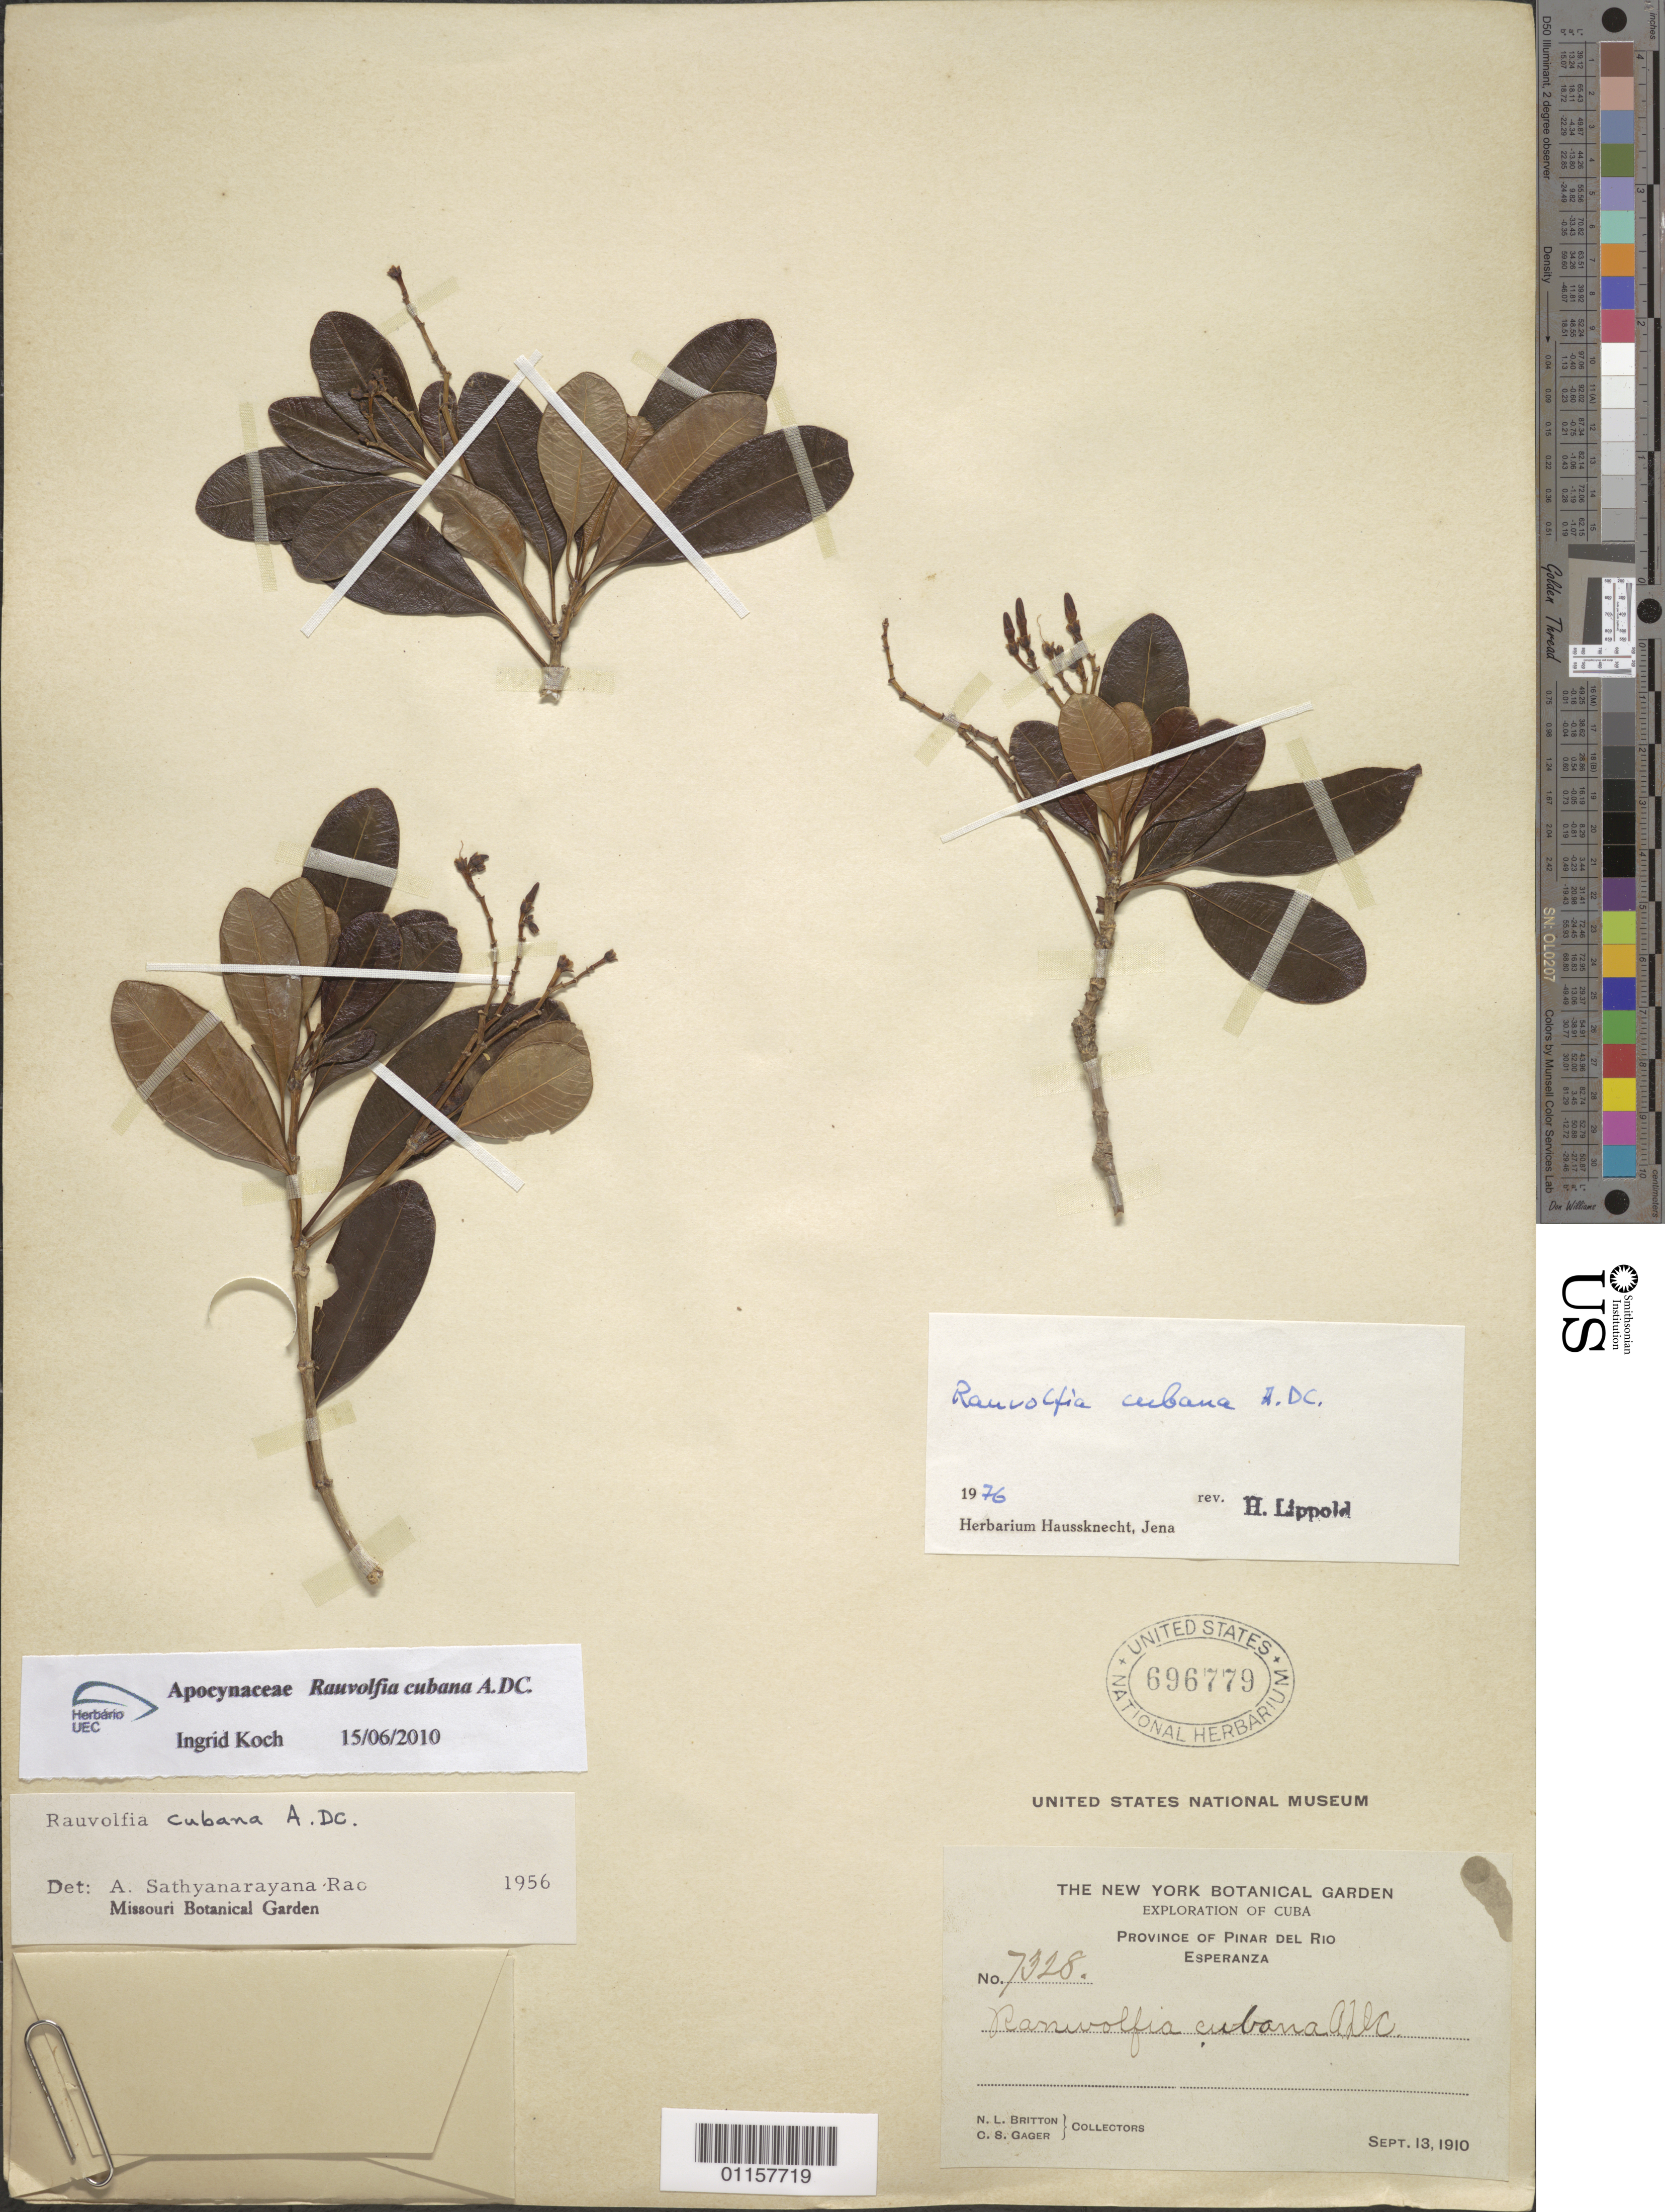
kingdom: Plantae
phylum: Tracheophyta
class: Magnoliopsida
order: Gentianales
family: Apocynaceae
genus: Rauvolfia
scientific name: Rauvolfia cubana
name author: A. DC.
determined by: Koch, I.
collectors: N. Britton & C. Gager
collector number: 7328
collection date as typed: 13 Sep 1910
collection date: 1910-09-13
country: Cuba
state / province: Pinar del Río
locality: Esperanza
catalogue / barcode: US 696779